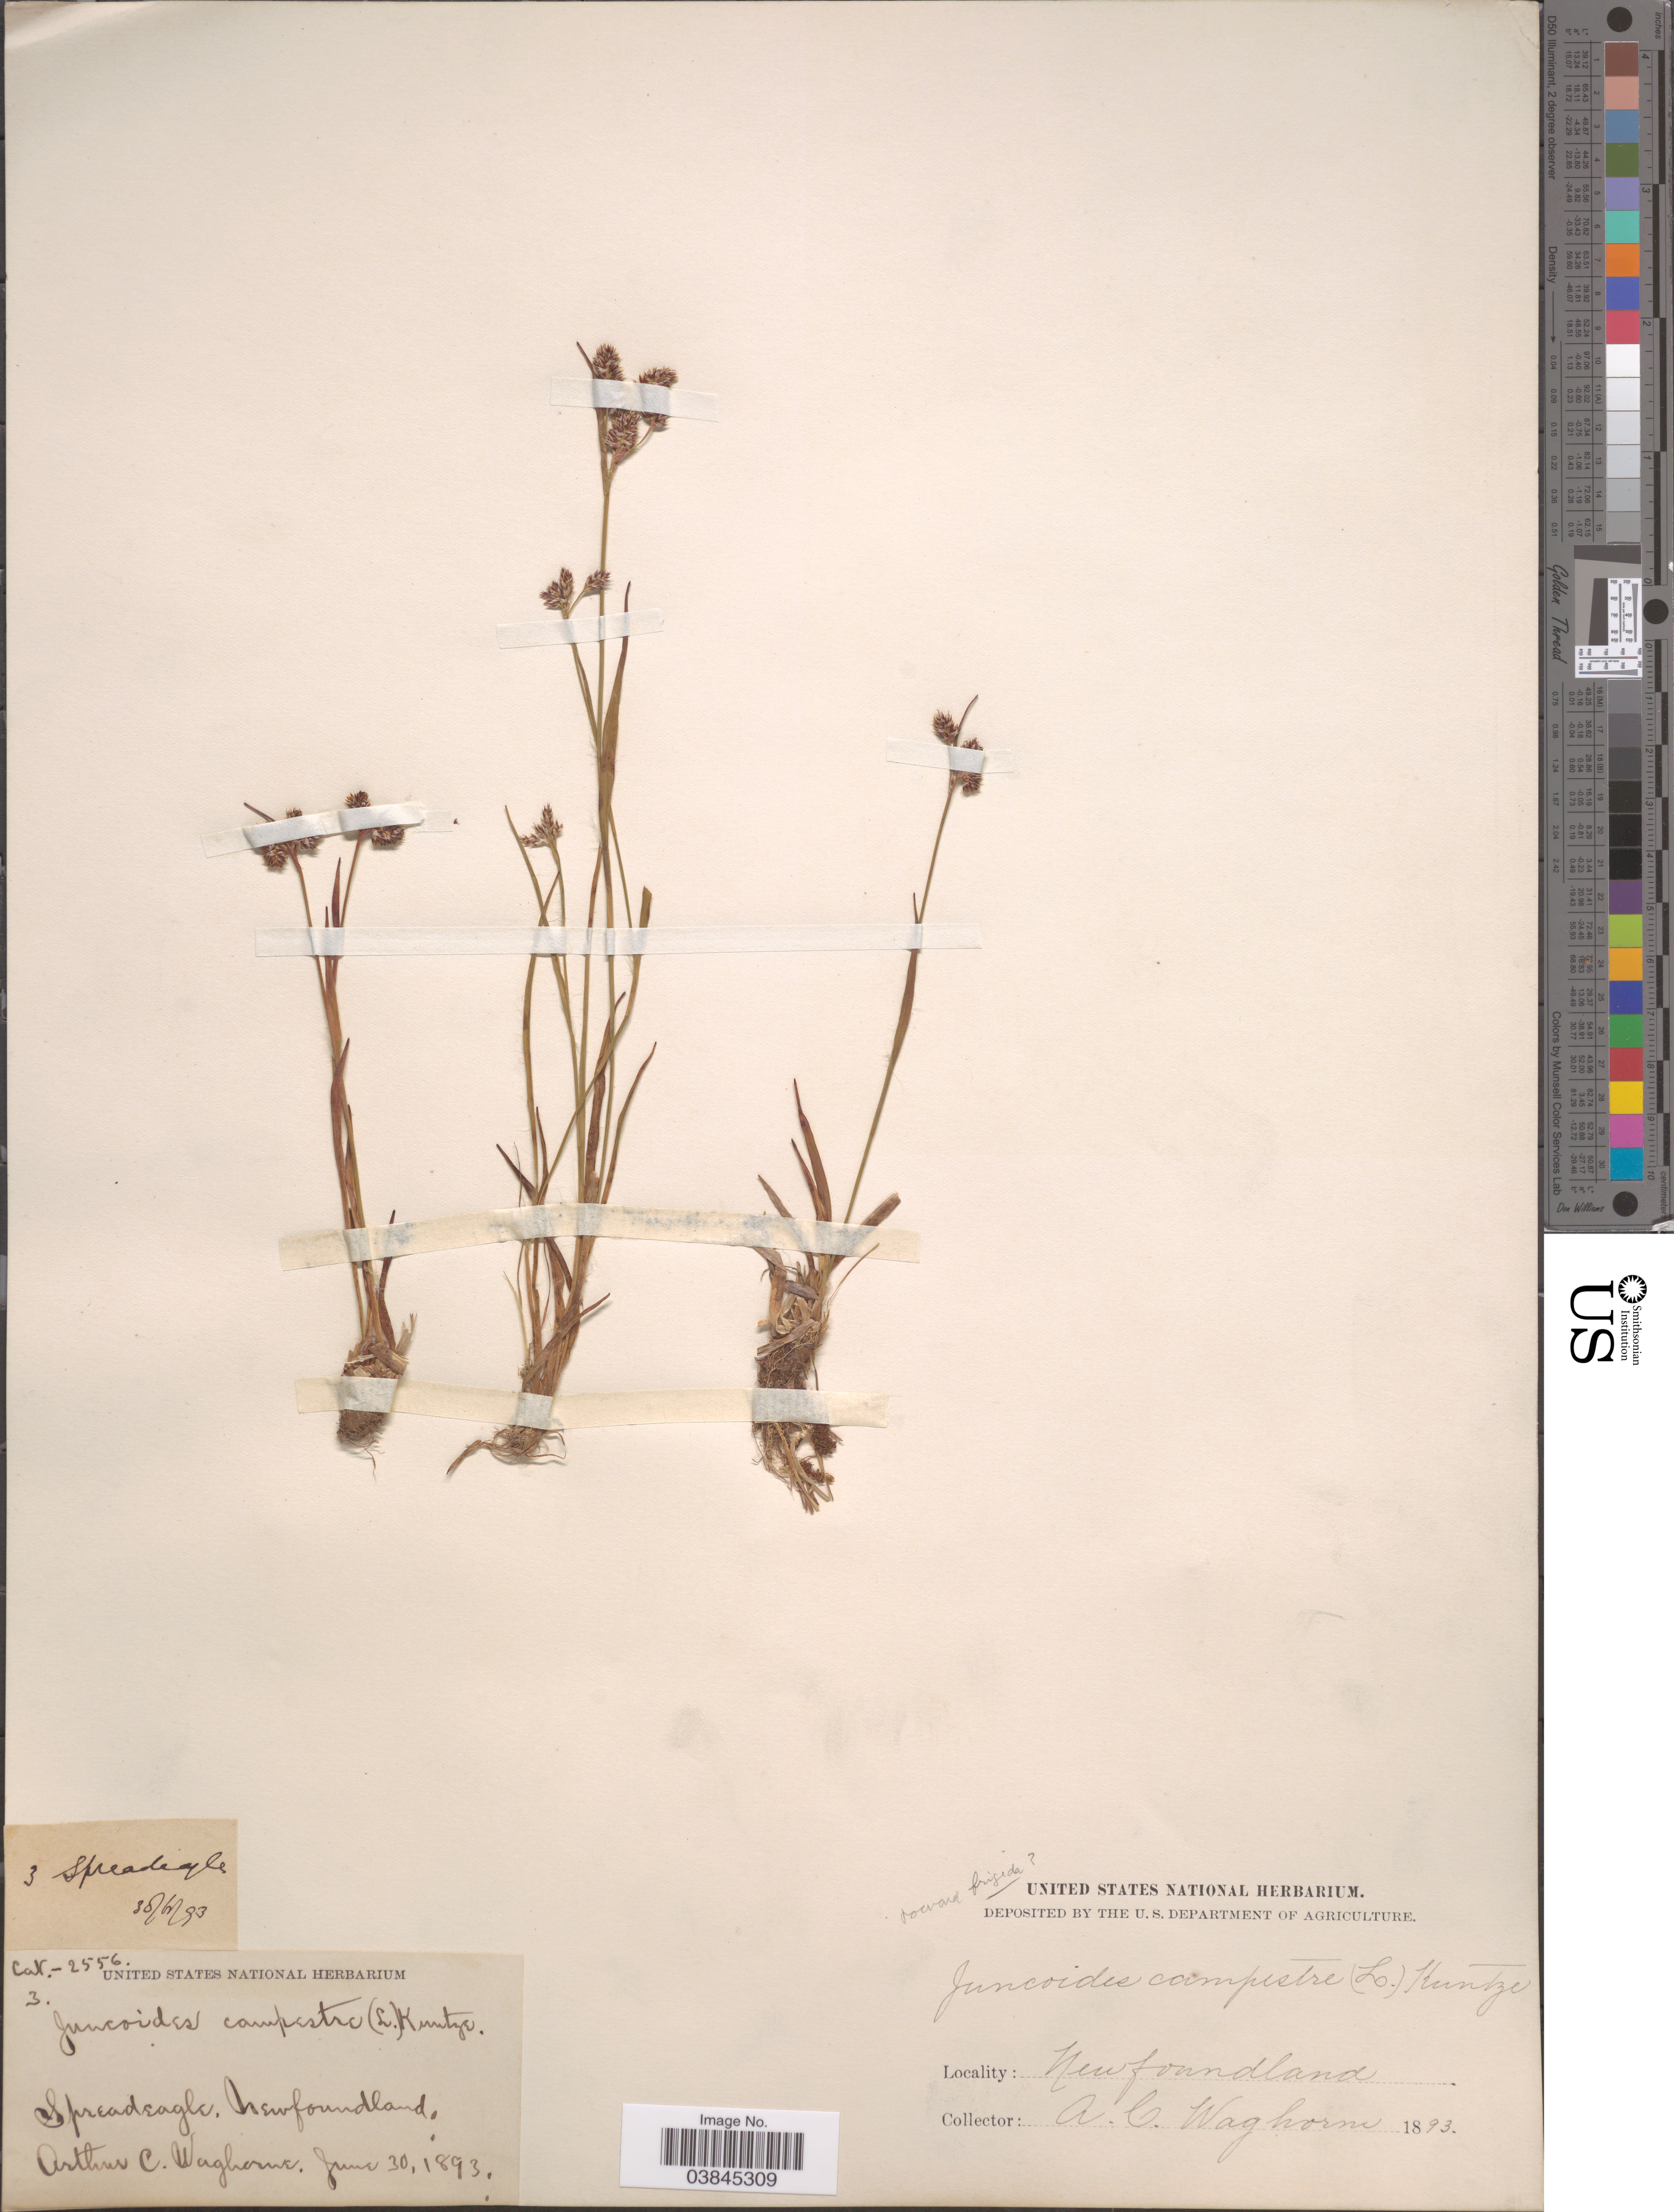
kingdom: Plantae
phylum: Tracheophyta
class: Liliopsida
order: Poales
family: Juncaceae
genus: Luzula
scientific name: Luzula campestris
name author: (L.) DC.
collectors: A. Waghorne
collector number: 3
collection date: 1893-06-30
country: Canada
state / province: Newfoundland and Labrador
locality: Spreadeagle.